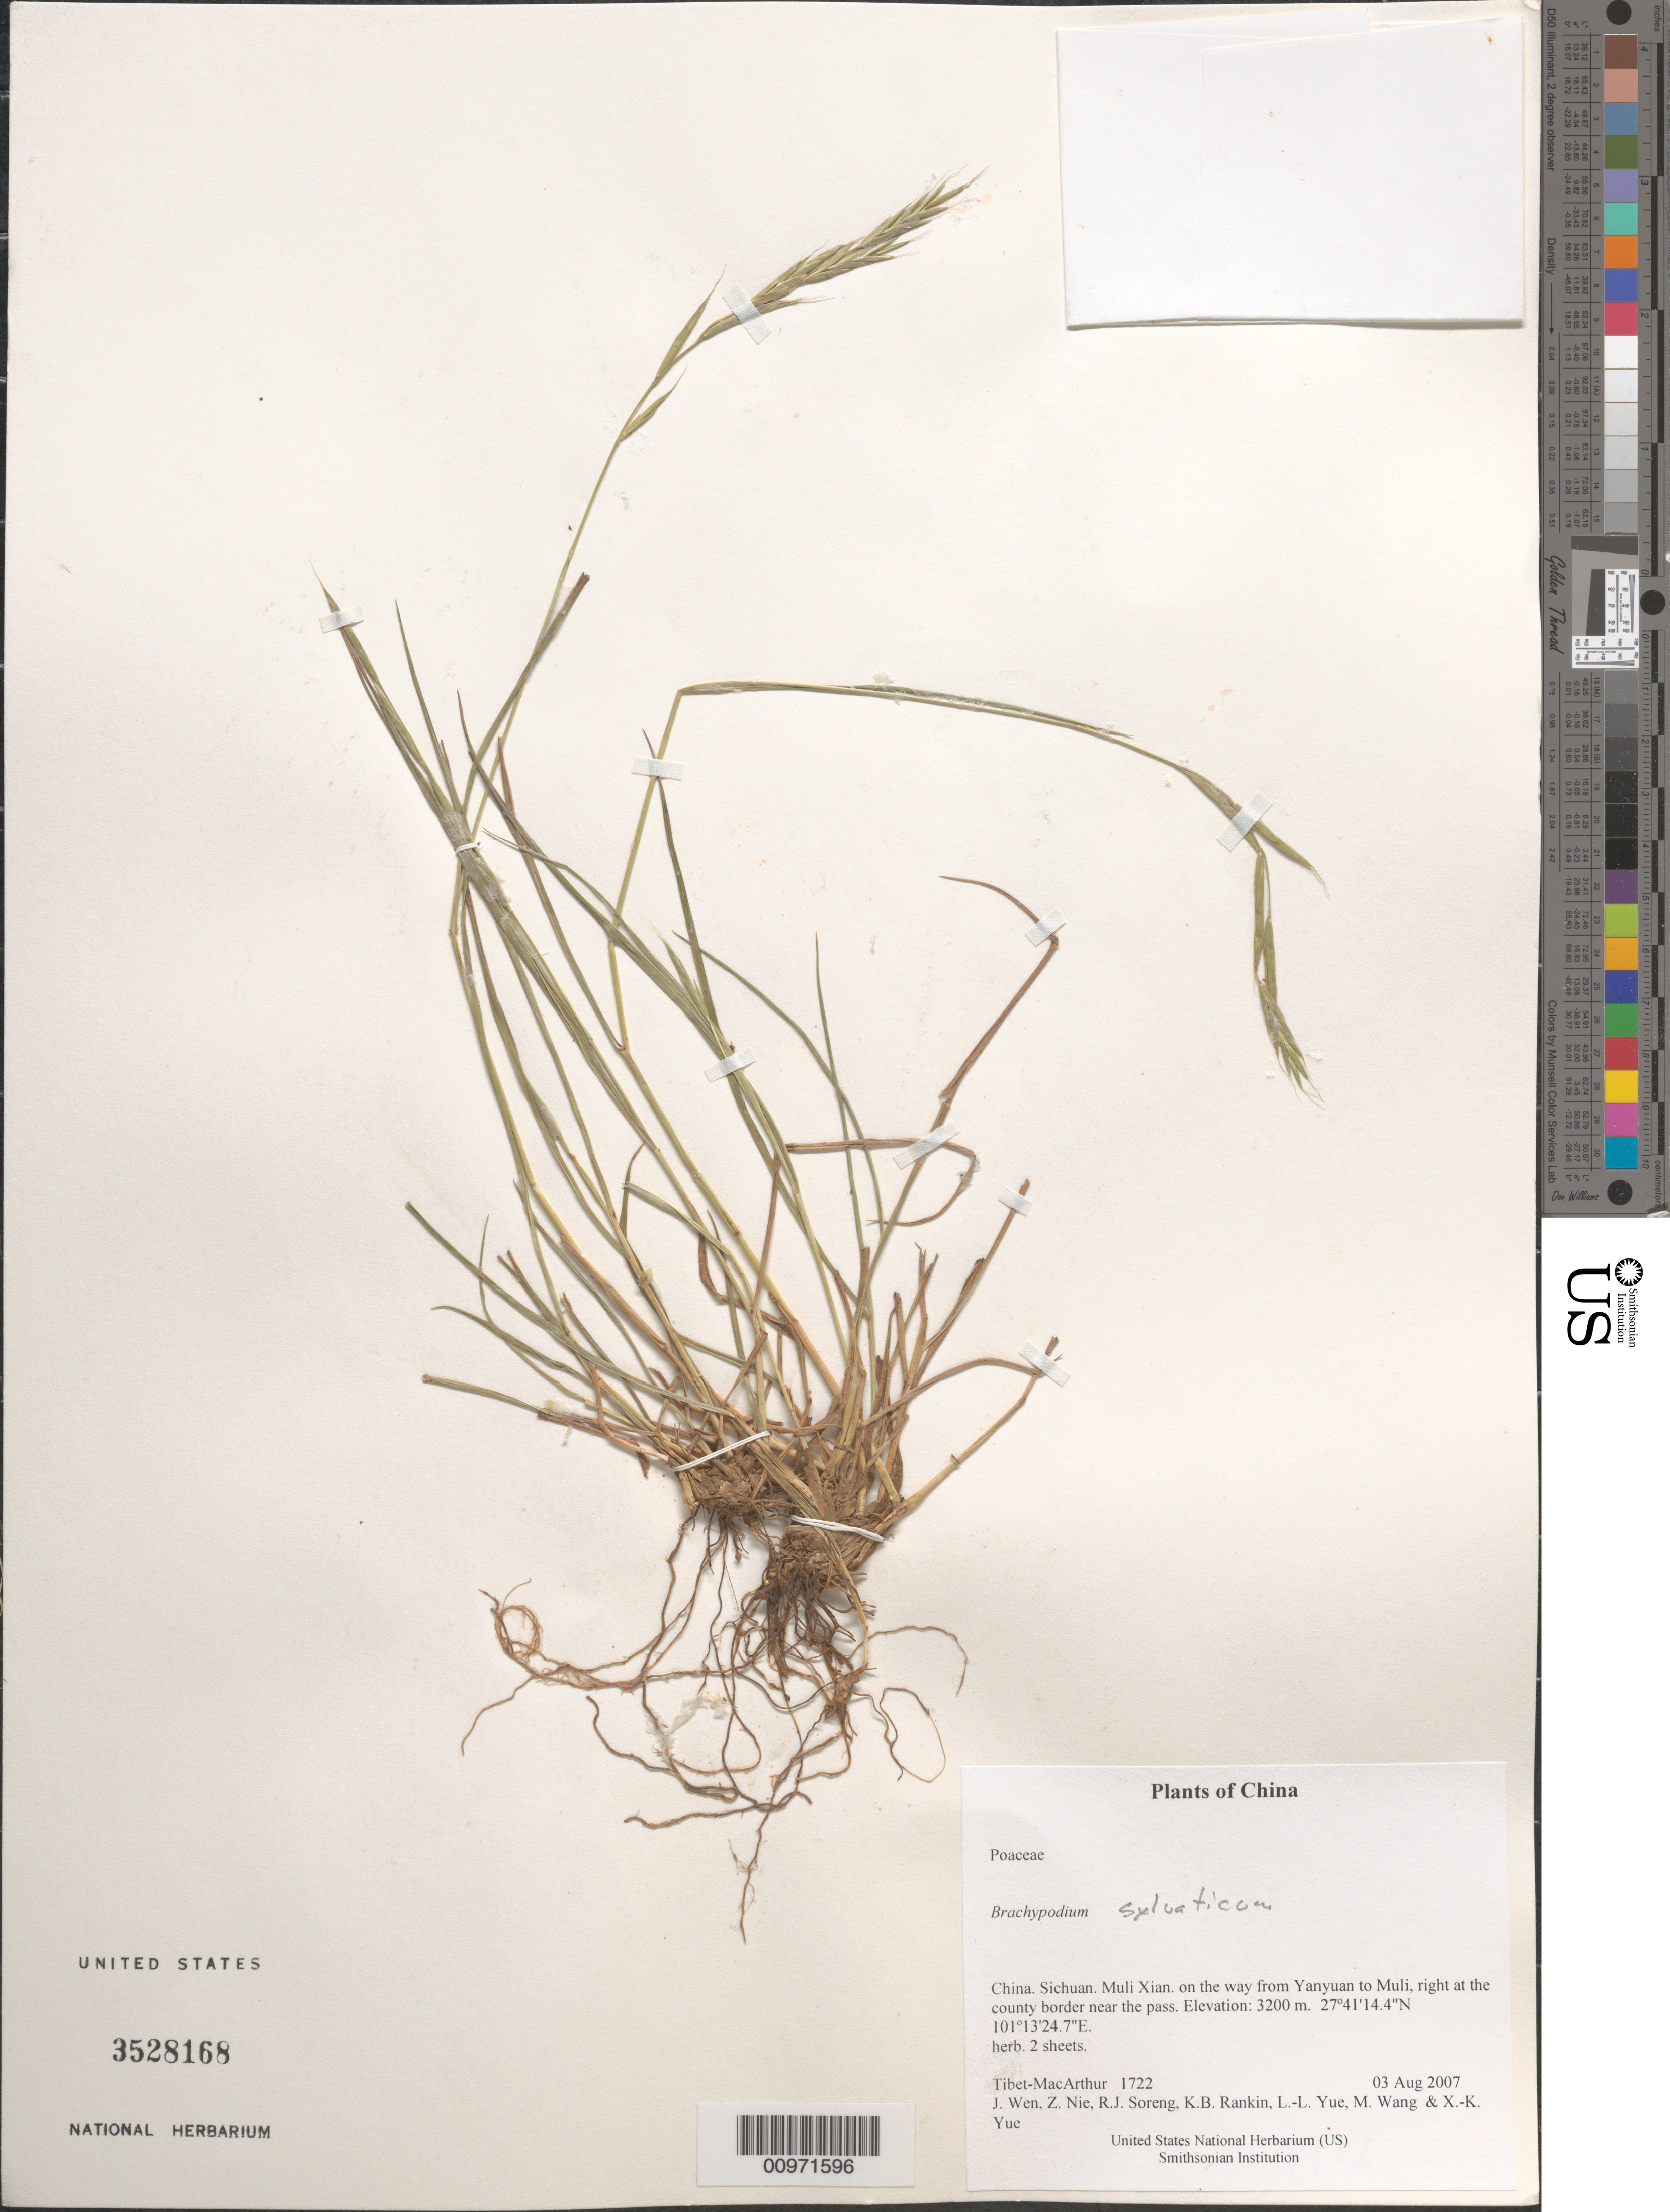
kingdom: Plantae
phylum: Tracheophyta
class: Liliopsida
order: Poales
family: Poaceae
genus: Brachypodium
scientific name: Brachypodium sylvaticum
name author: (Huds.) P. Beauv.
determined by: Soreng, Robert J., Research Associate (BOT), Smithsonian Institution - National Museum of Natural History (UNITED STATES)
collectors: Tibet-MacArthur, J. Wen, Z. Nie, R. J. Soreng, K. Rankin, L. Yue, M. Wang & X. Yue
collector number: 1722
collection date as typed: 03 Aug 2007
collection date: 2007-08-03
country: China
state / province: Sichuan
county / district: Muli Xian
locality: on the way from Yanyuan to Muli, right at the county border near the pass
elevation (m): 3200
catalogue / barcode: US 3528168